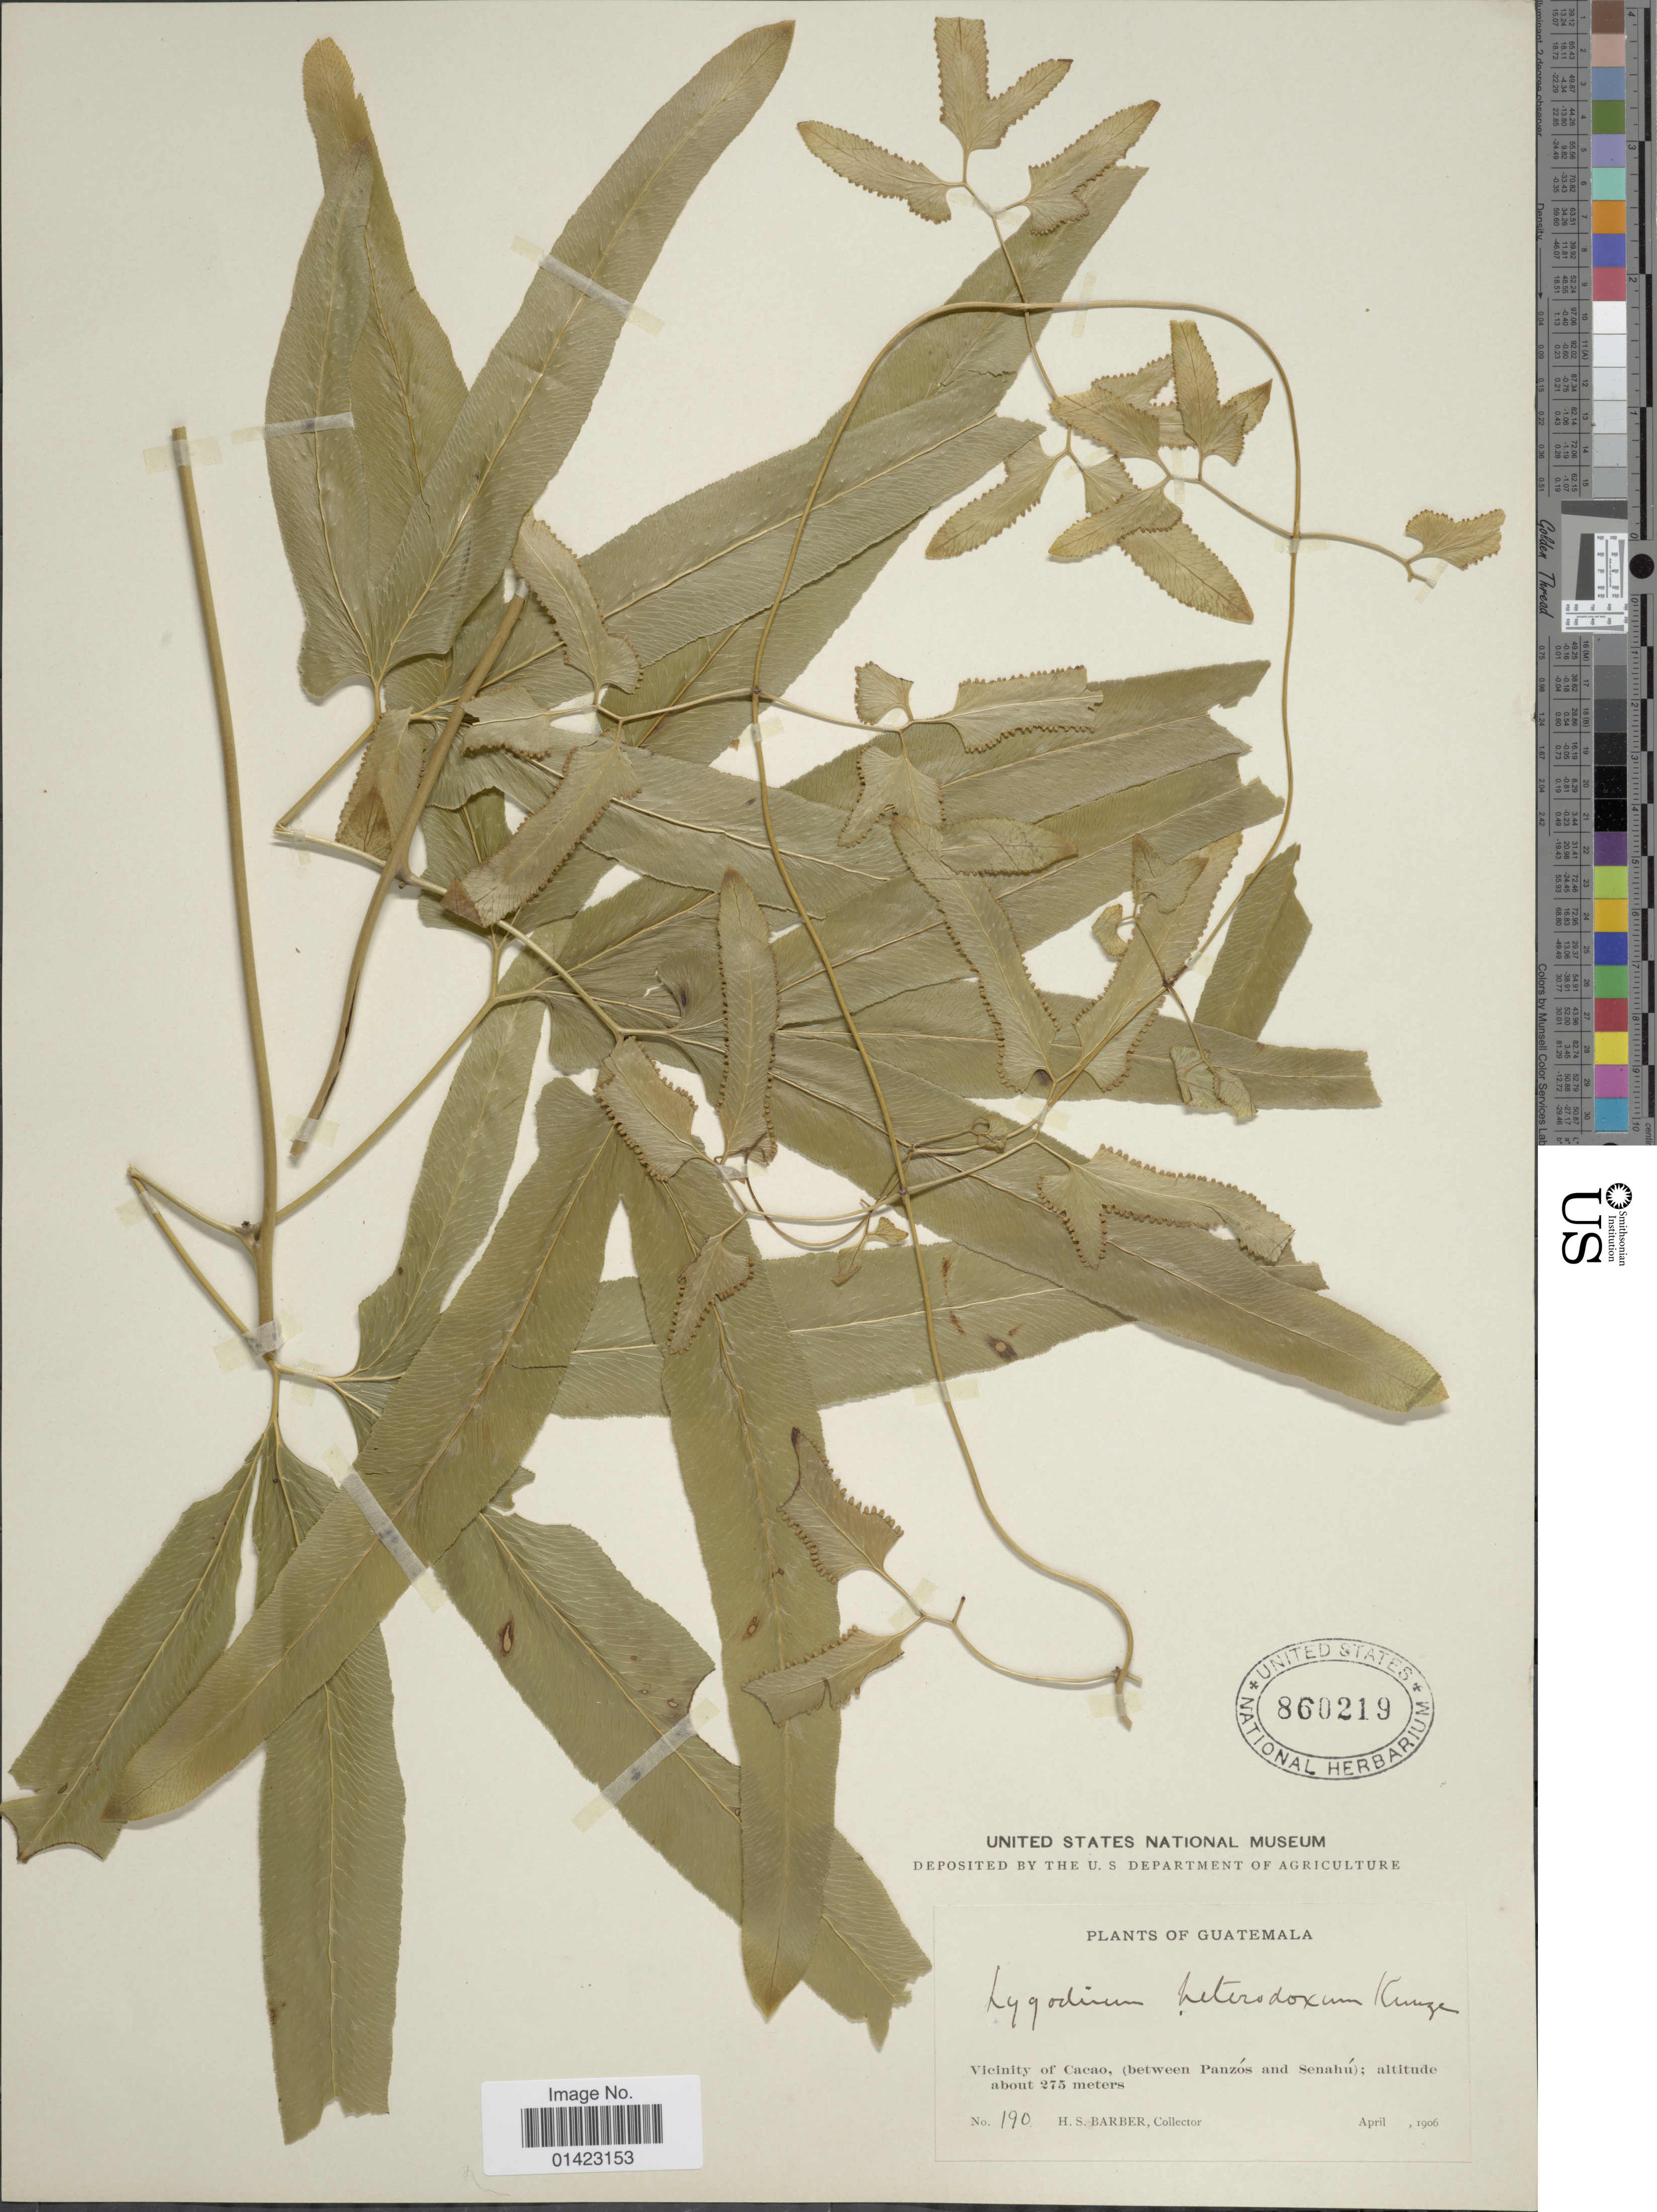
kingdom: Plantae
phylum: Tracheophyta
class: Polypodiopsida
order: Schizaeales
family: Lygodiaceae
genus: Lygodium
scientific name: Lygodium heterodoxum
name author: Kunze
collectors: H. Barber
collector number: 190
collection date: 1906-04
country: Guatemala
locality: Vicinity of Cacao,(between Panzós and Senahú)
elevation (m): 275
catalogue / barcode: US 860219